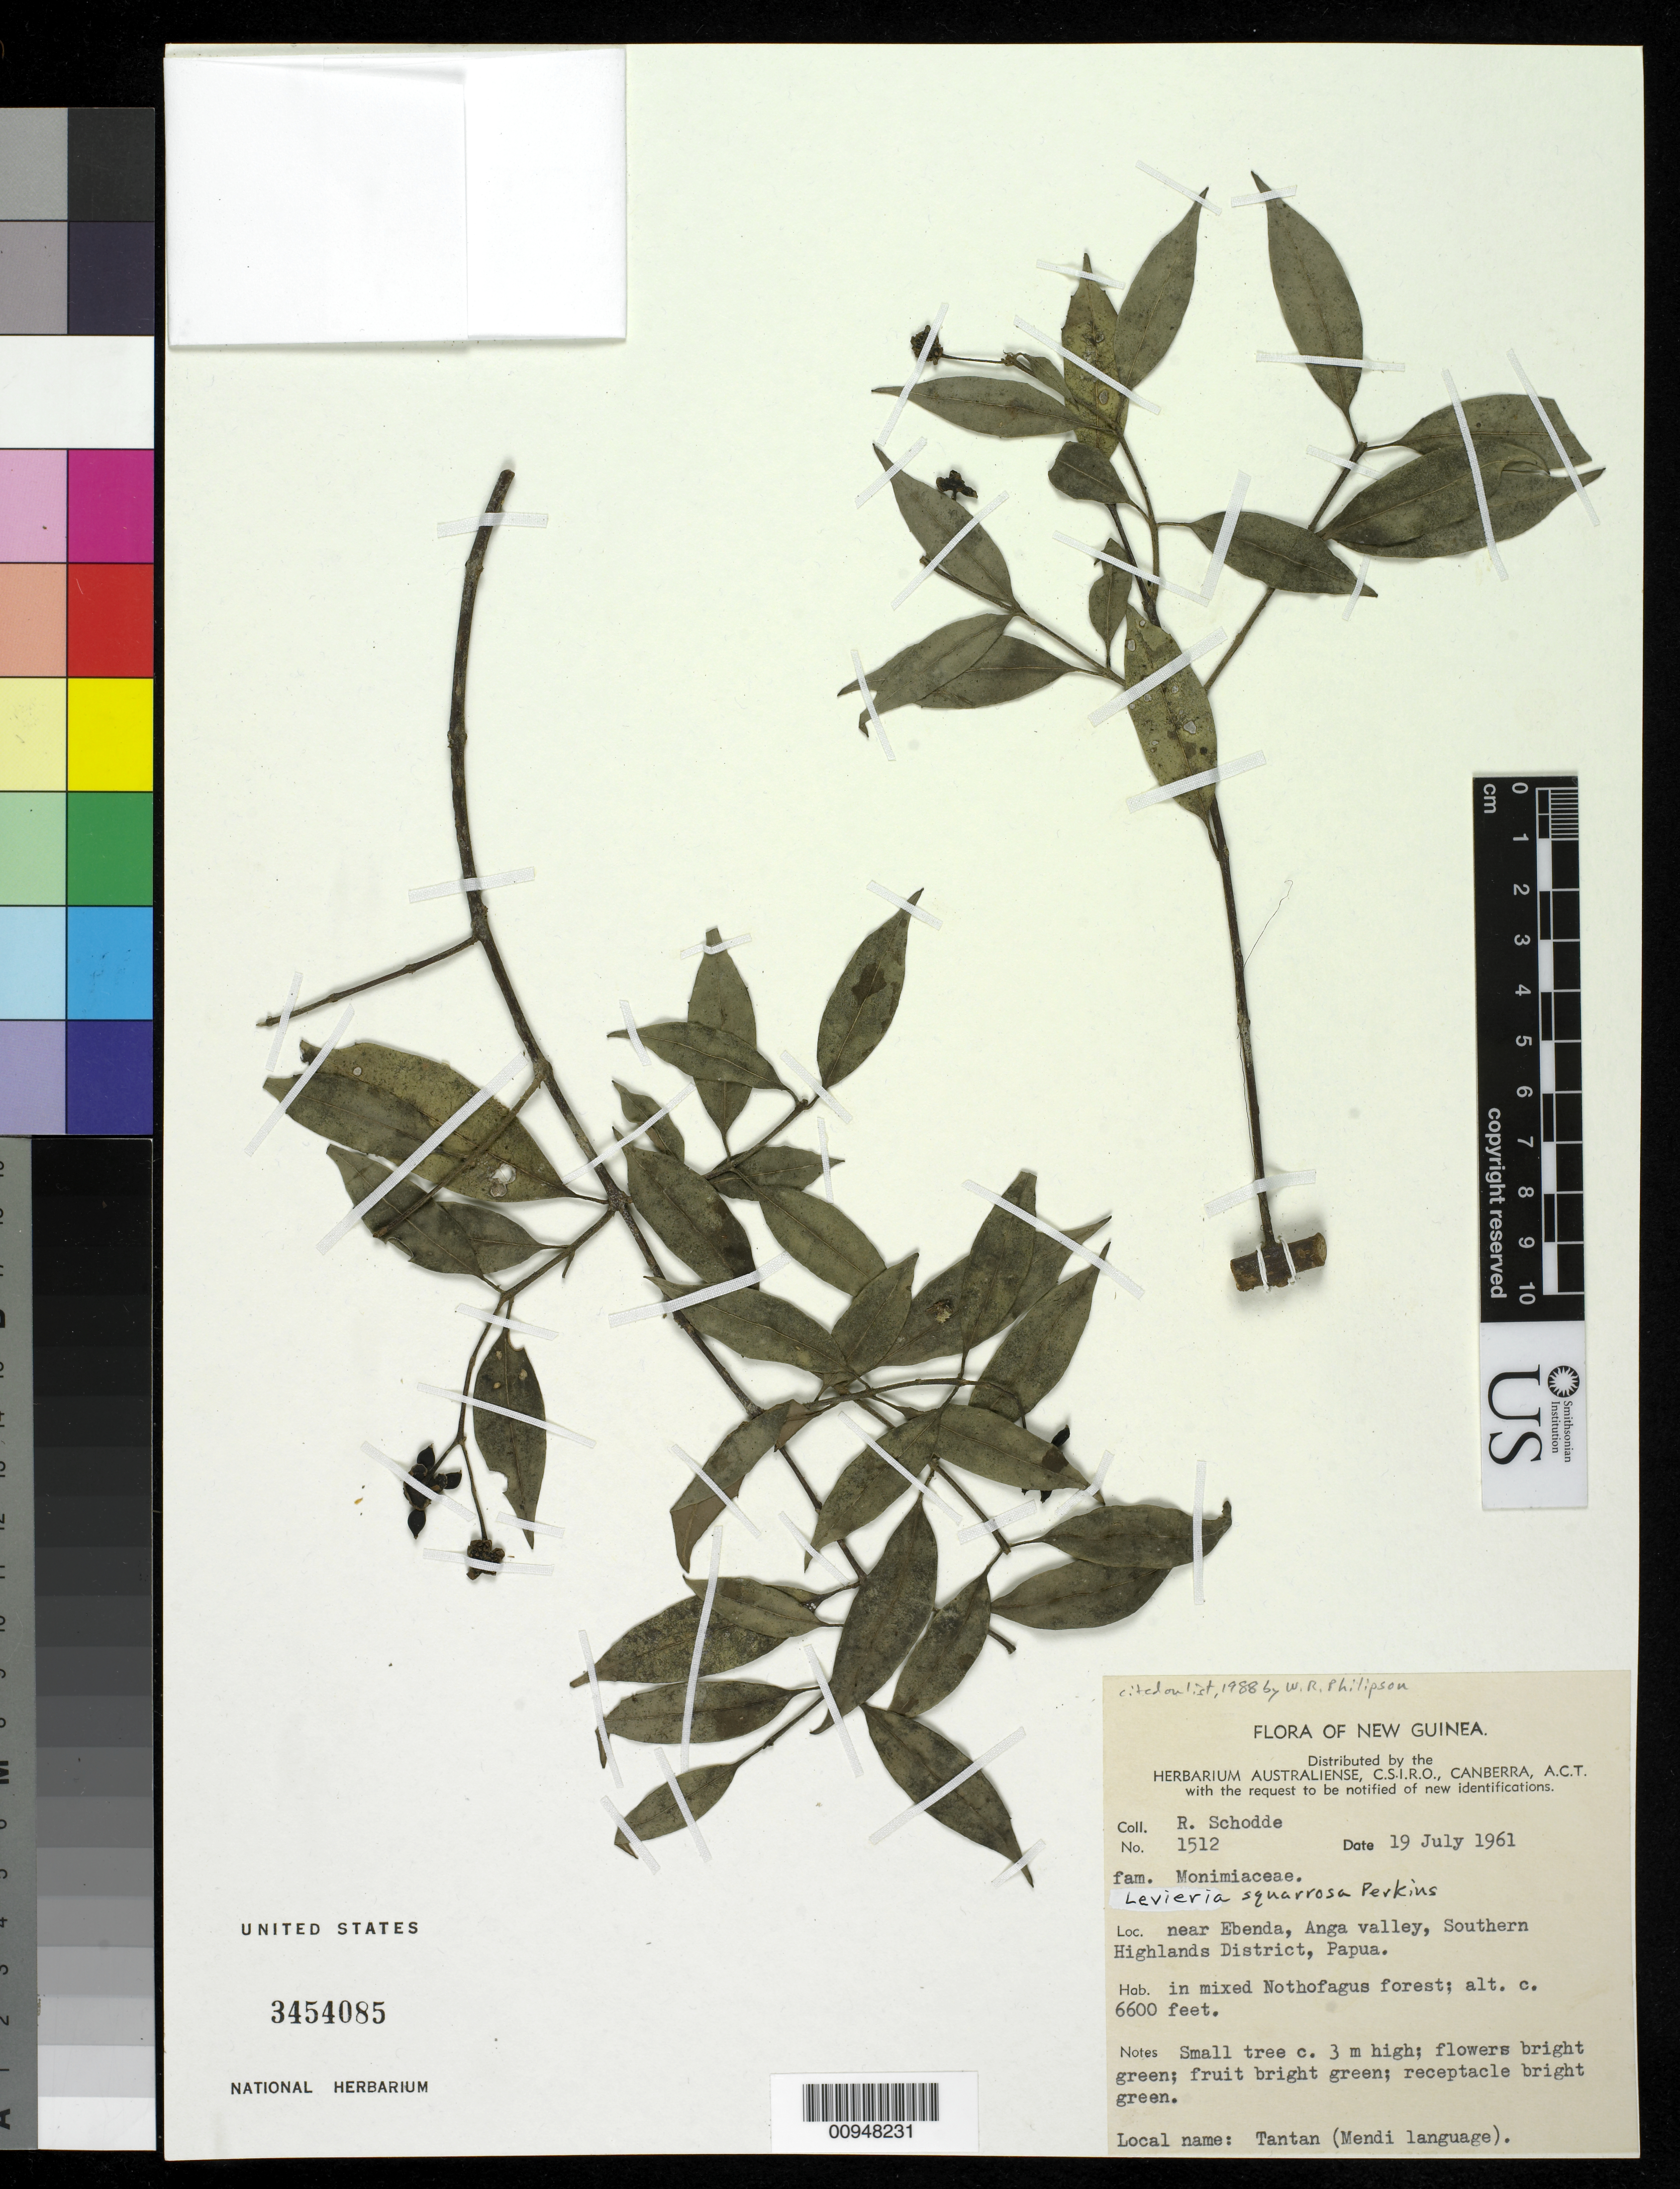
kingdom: Plantae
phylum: Tracheophyta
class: Magnoliopsida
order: Laurales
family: Monimiaceae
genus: Levieria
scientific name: Levieria squarrosa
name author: Perkins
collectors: R. Schodde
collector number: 1512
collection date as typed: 19 Jul 1961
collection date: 1961-07-19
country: Papua New Guinea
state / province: Southern Highlands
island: New Guinea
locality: Near Ebenda, Anga Valley.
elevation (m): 2012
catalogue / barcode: US 3454085